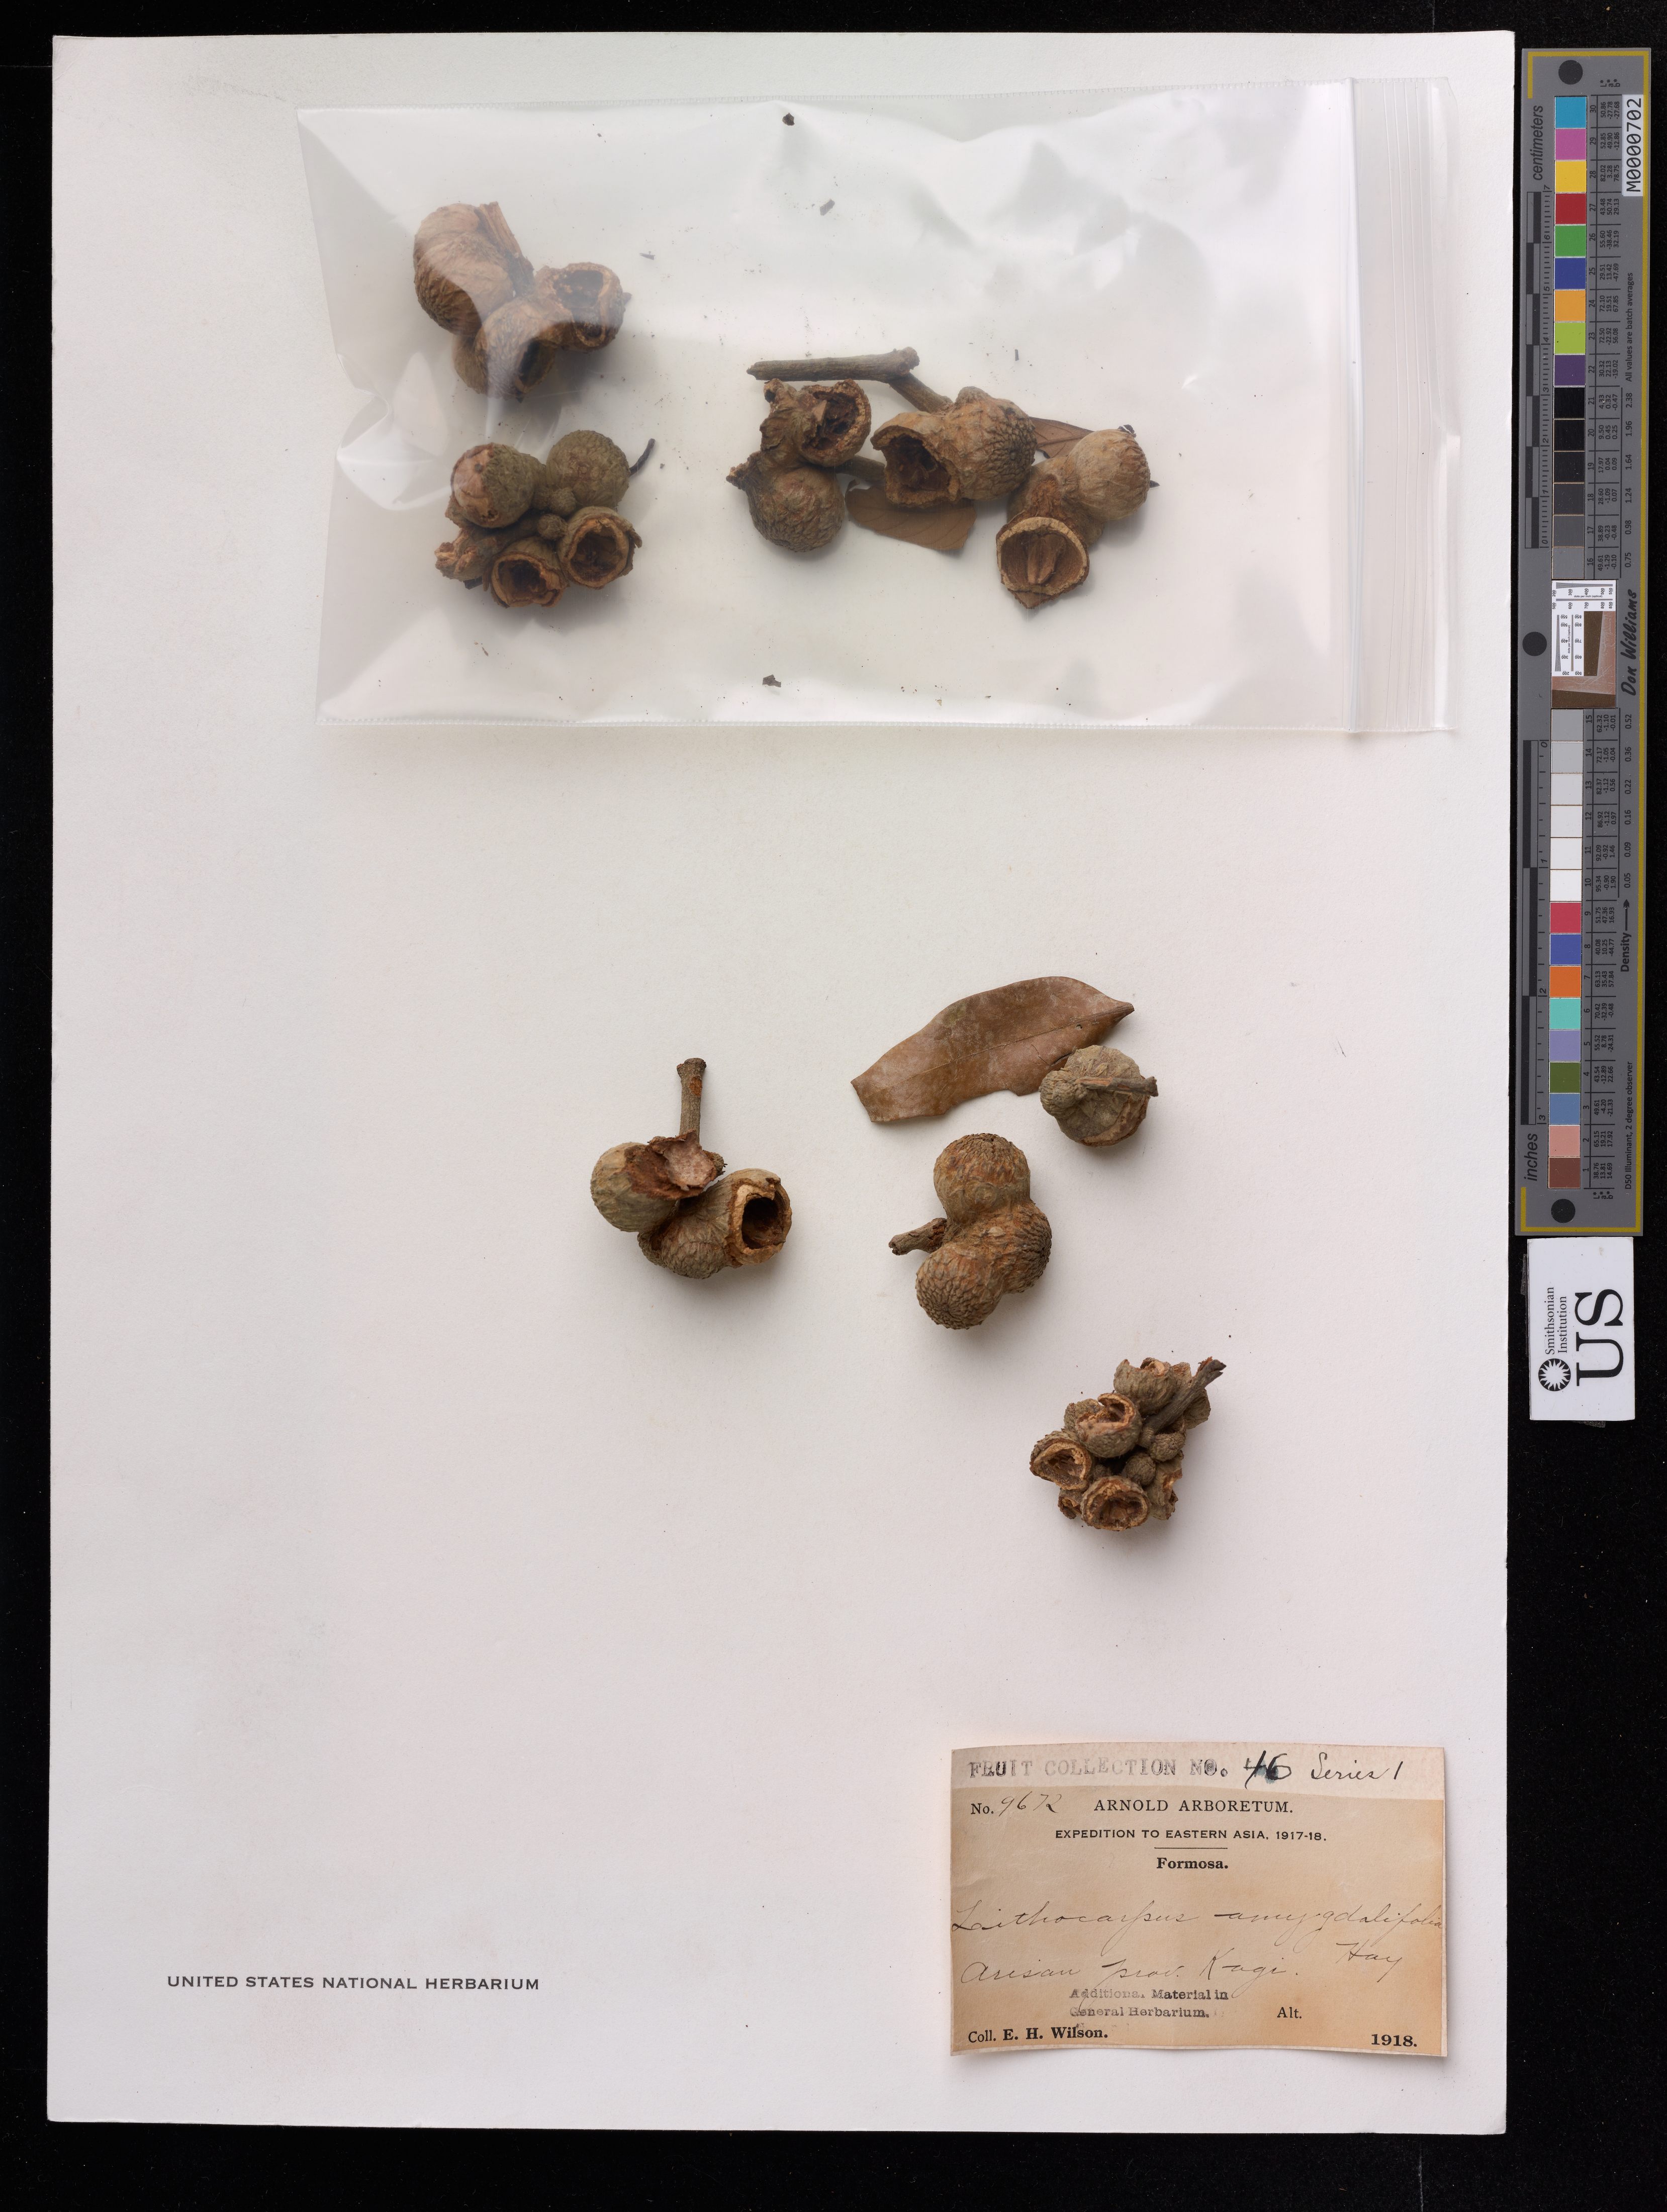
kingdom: Plantae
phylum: Tracheophyta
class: Magnoliopsida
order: Fagales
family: Fagaceae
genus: Lithocarpus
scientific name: Lithocarpus amygdalifolius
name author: (Skan) Hayata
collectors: E. H. Wilson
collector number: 9672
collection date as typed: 18 Oct 1918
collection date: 1918-10-18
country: Taiwan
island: Taiwan [Formosa]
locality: Arisan, Kagi Prov.